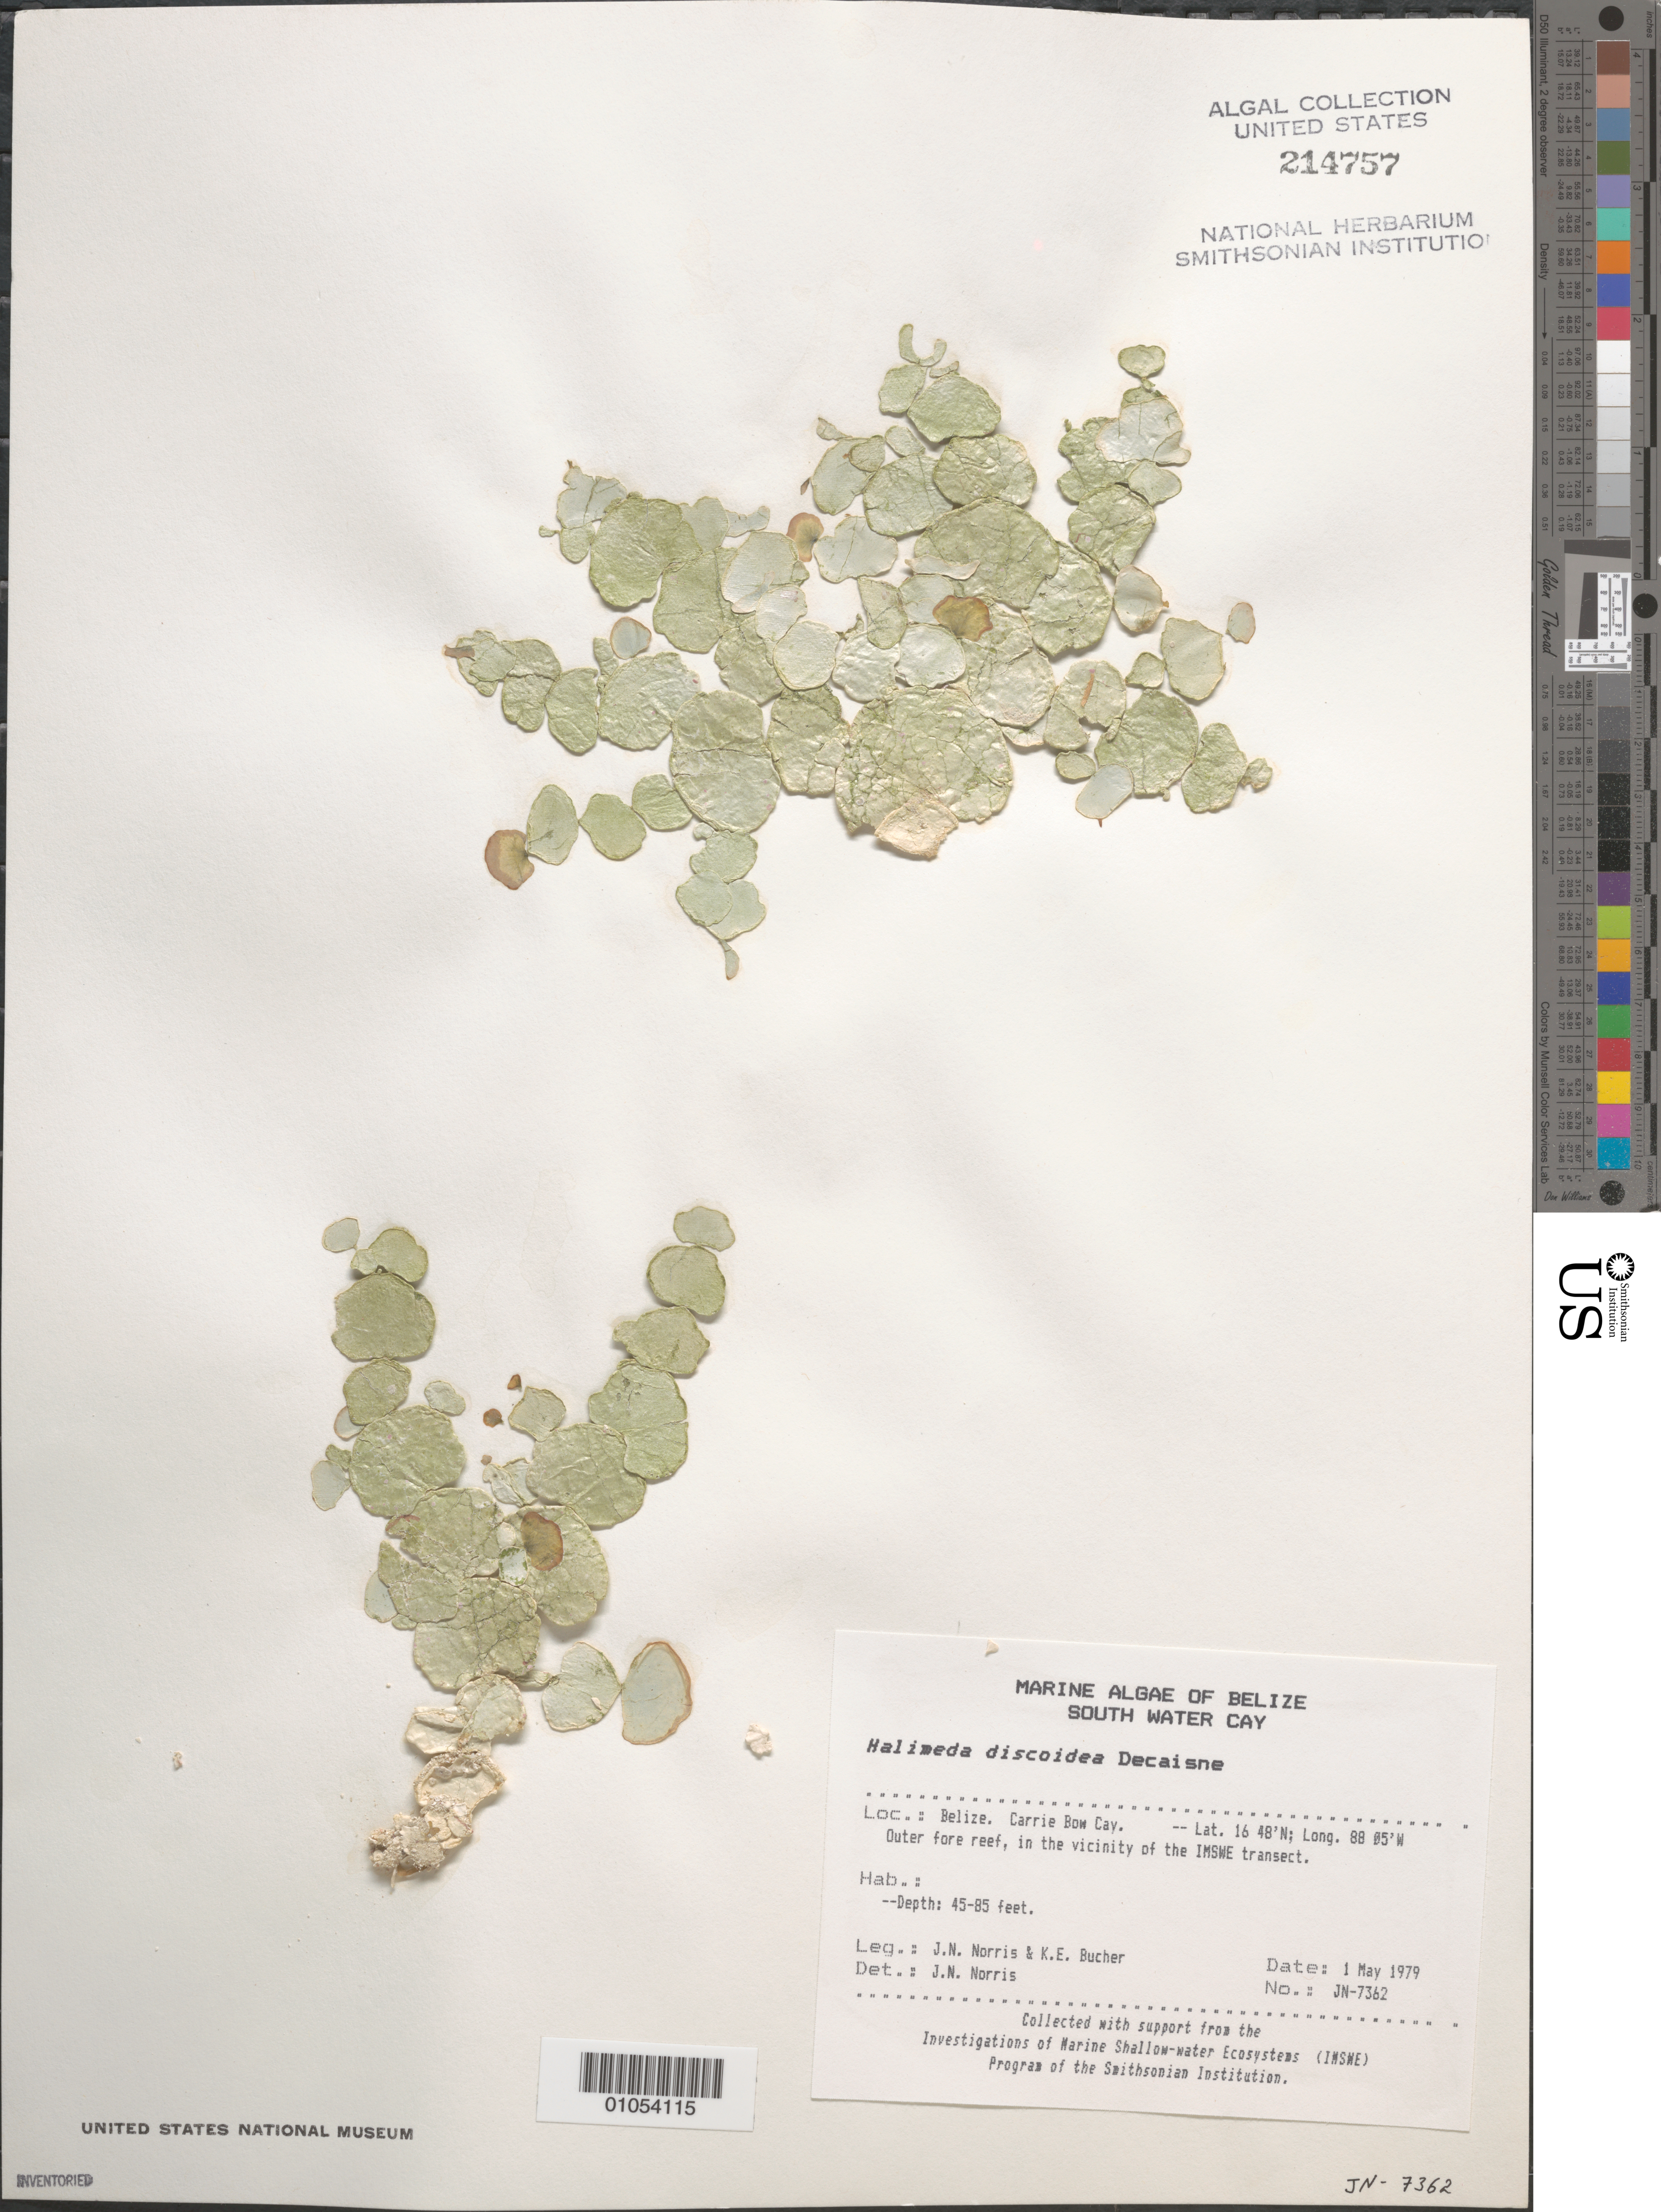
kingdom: Plantae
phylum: Chlorophyta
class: Ulvophyceae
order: Bryopsidales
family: Halimedaceae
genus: Halimeda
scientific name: Halimeda discoidea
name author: Decne.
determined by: Norris, James N.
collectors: J. N. Norris & K. E. Bucher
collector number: JN-7362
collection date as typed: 01 May 1979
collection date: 1979-05-01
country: Belize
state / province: Stann Creek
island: Carrie Bow Cay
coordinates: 16 48'N, 88 05'W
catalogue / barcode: US 214757